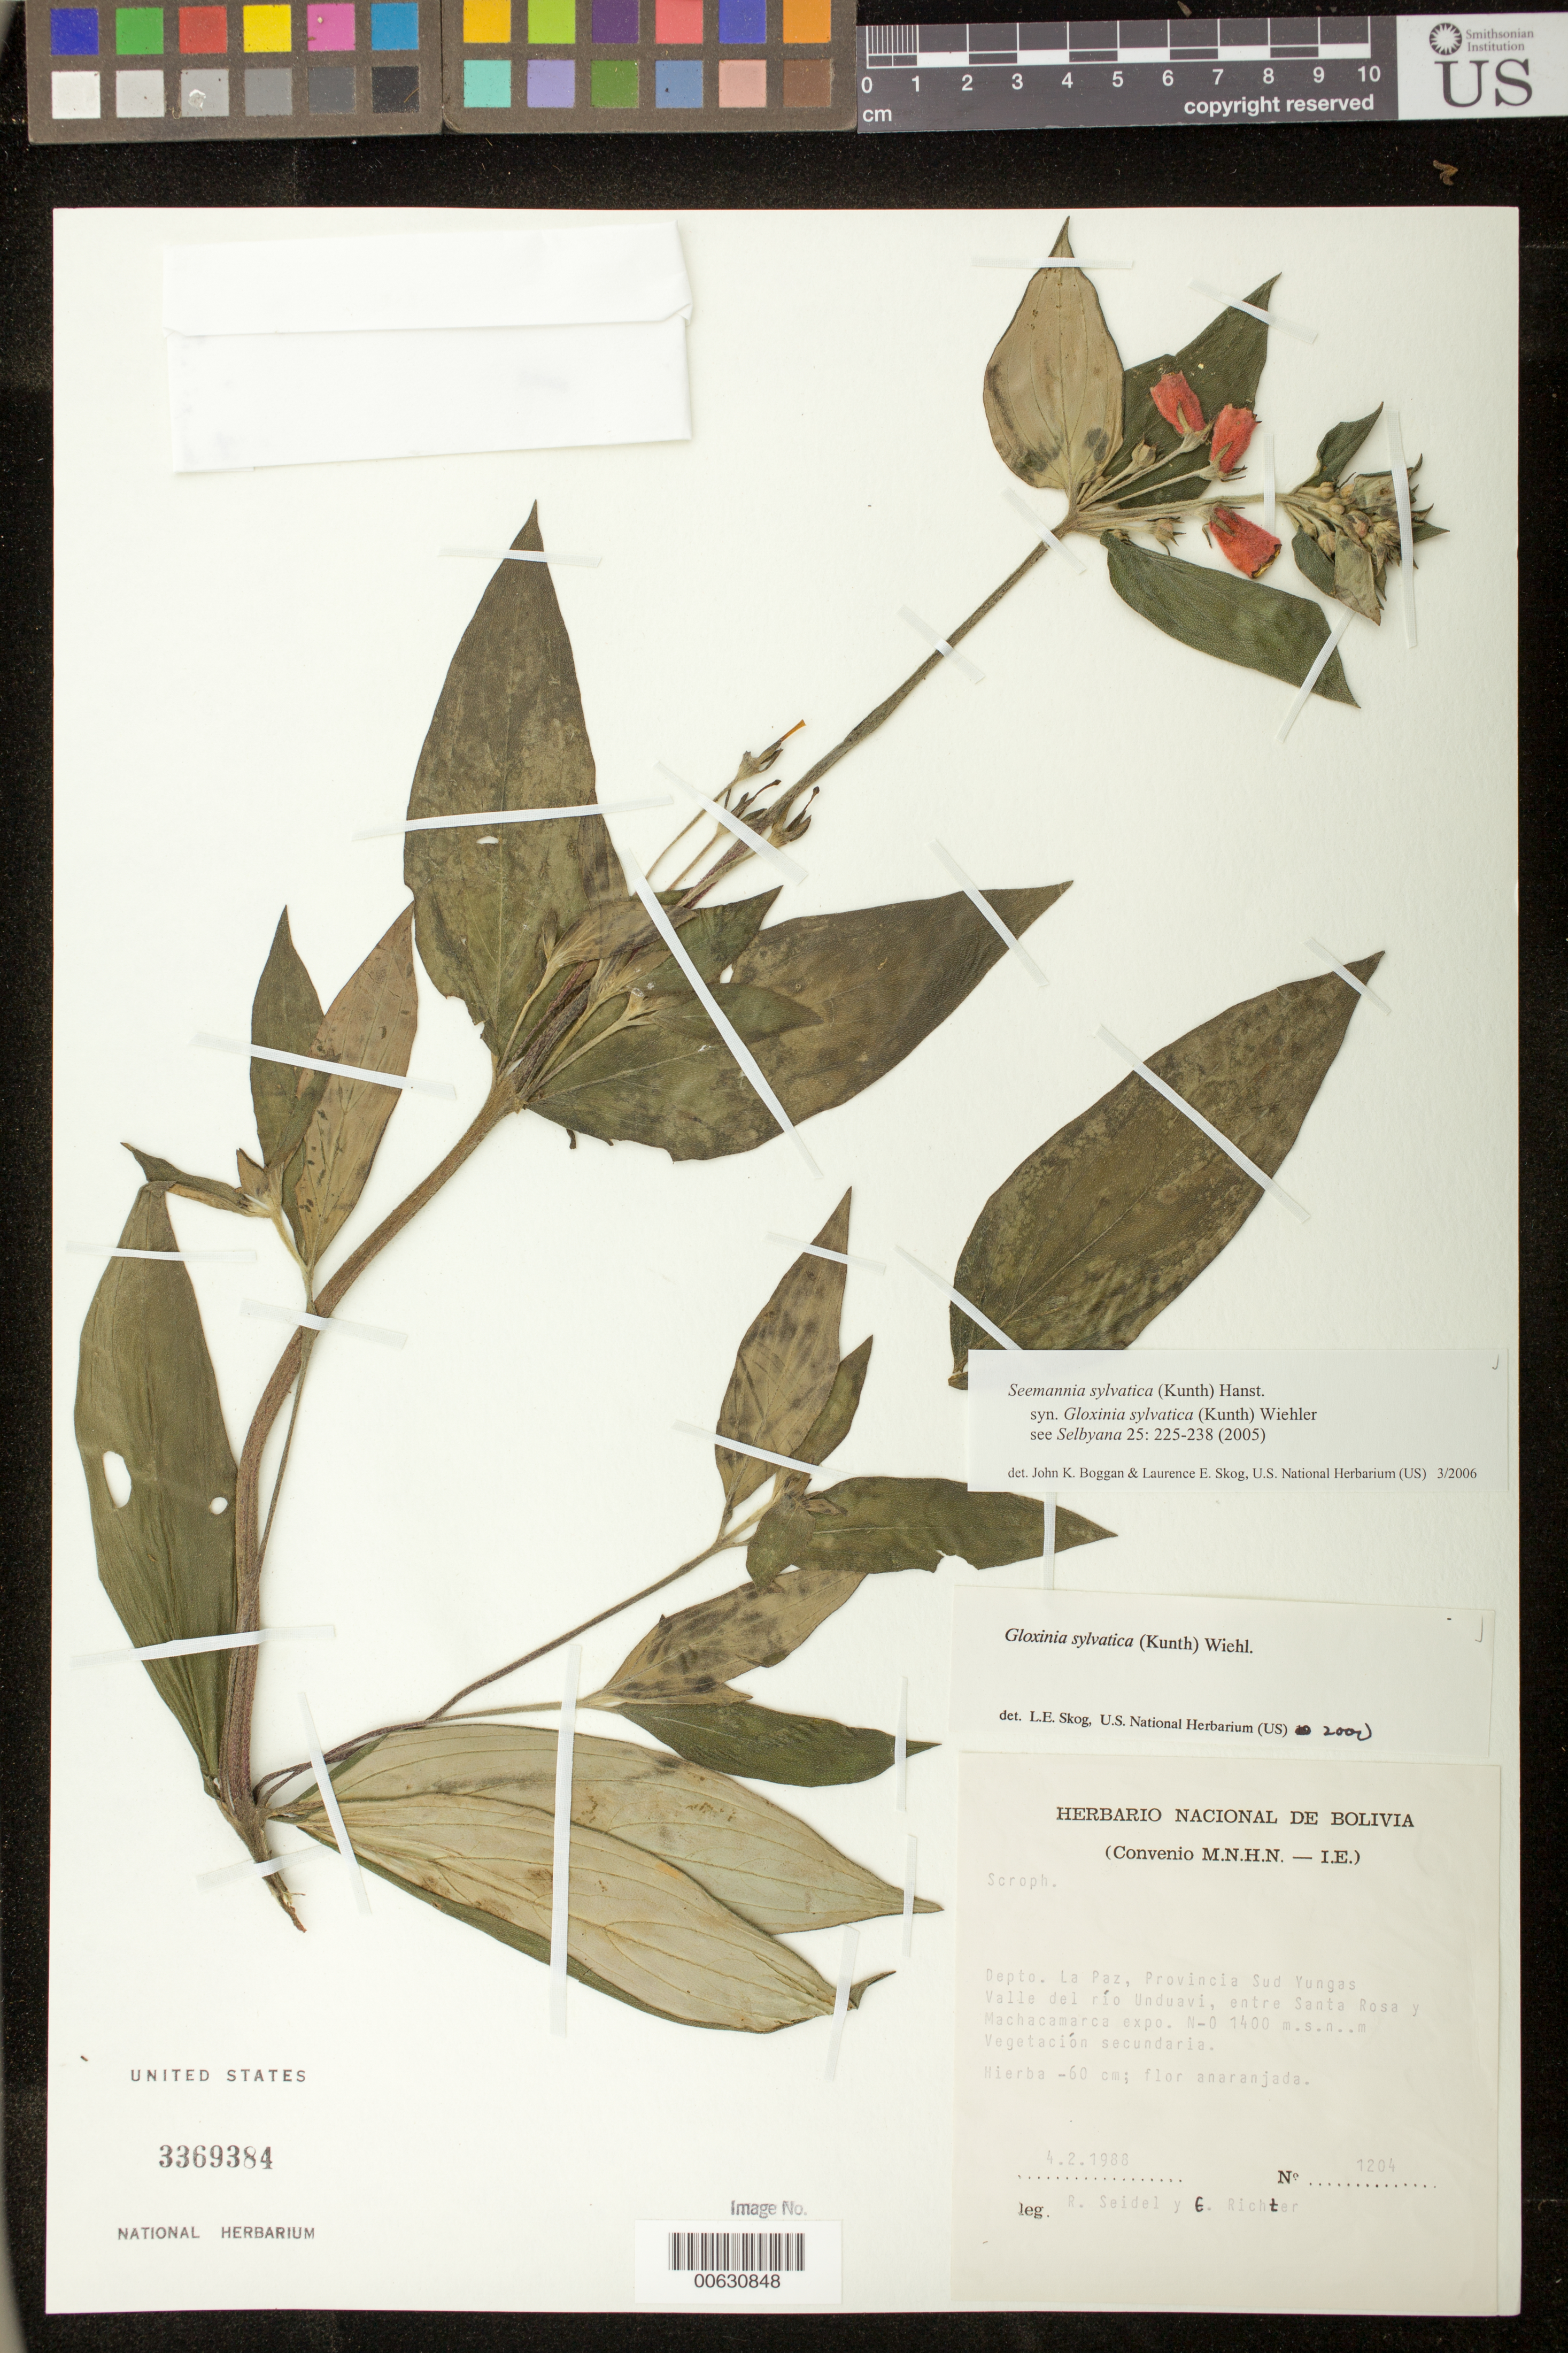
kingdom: Plantae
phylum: Tracheophyta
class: Magnoliopsida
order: Lamiales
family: Gesneriaceae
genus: Seemannia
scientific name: Seemannia sylvatica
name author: (Kunth) Hanst.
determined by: Boggan, J. K.; Skog, L. E.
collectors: R. Seidel & E. Richter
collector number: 1204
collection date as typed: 04 Feb 1988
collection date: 1988-02-04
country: Bolivia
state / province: La Paz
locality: Prov. Sud Yungas, Valle del río Unduavi, entre Santa Rosa y Machacamarca expo. N-O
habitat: Vegetación scundaria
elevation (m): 1400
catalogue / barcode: US 3369384